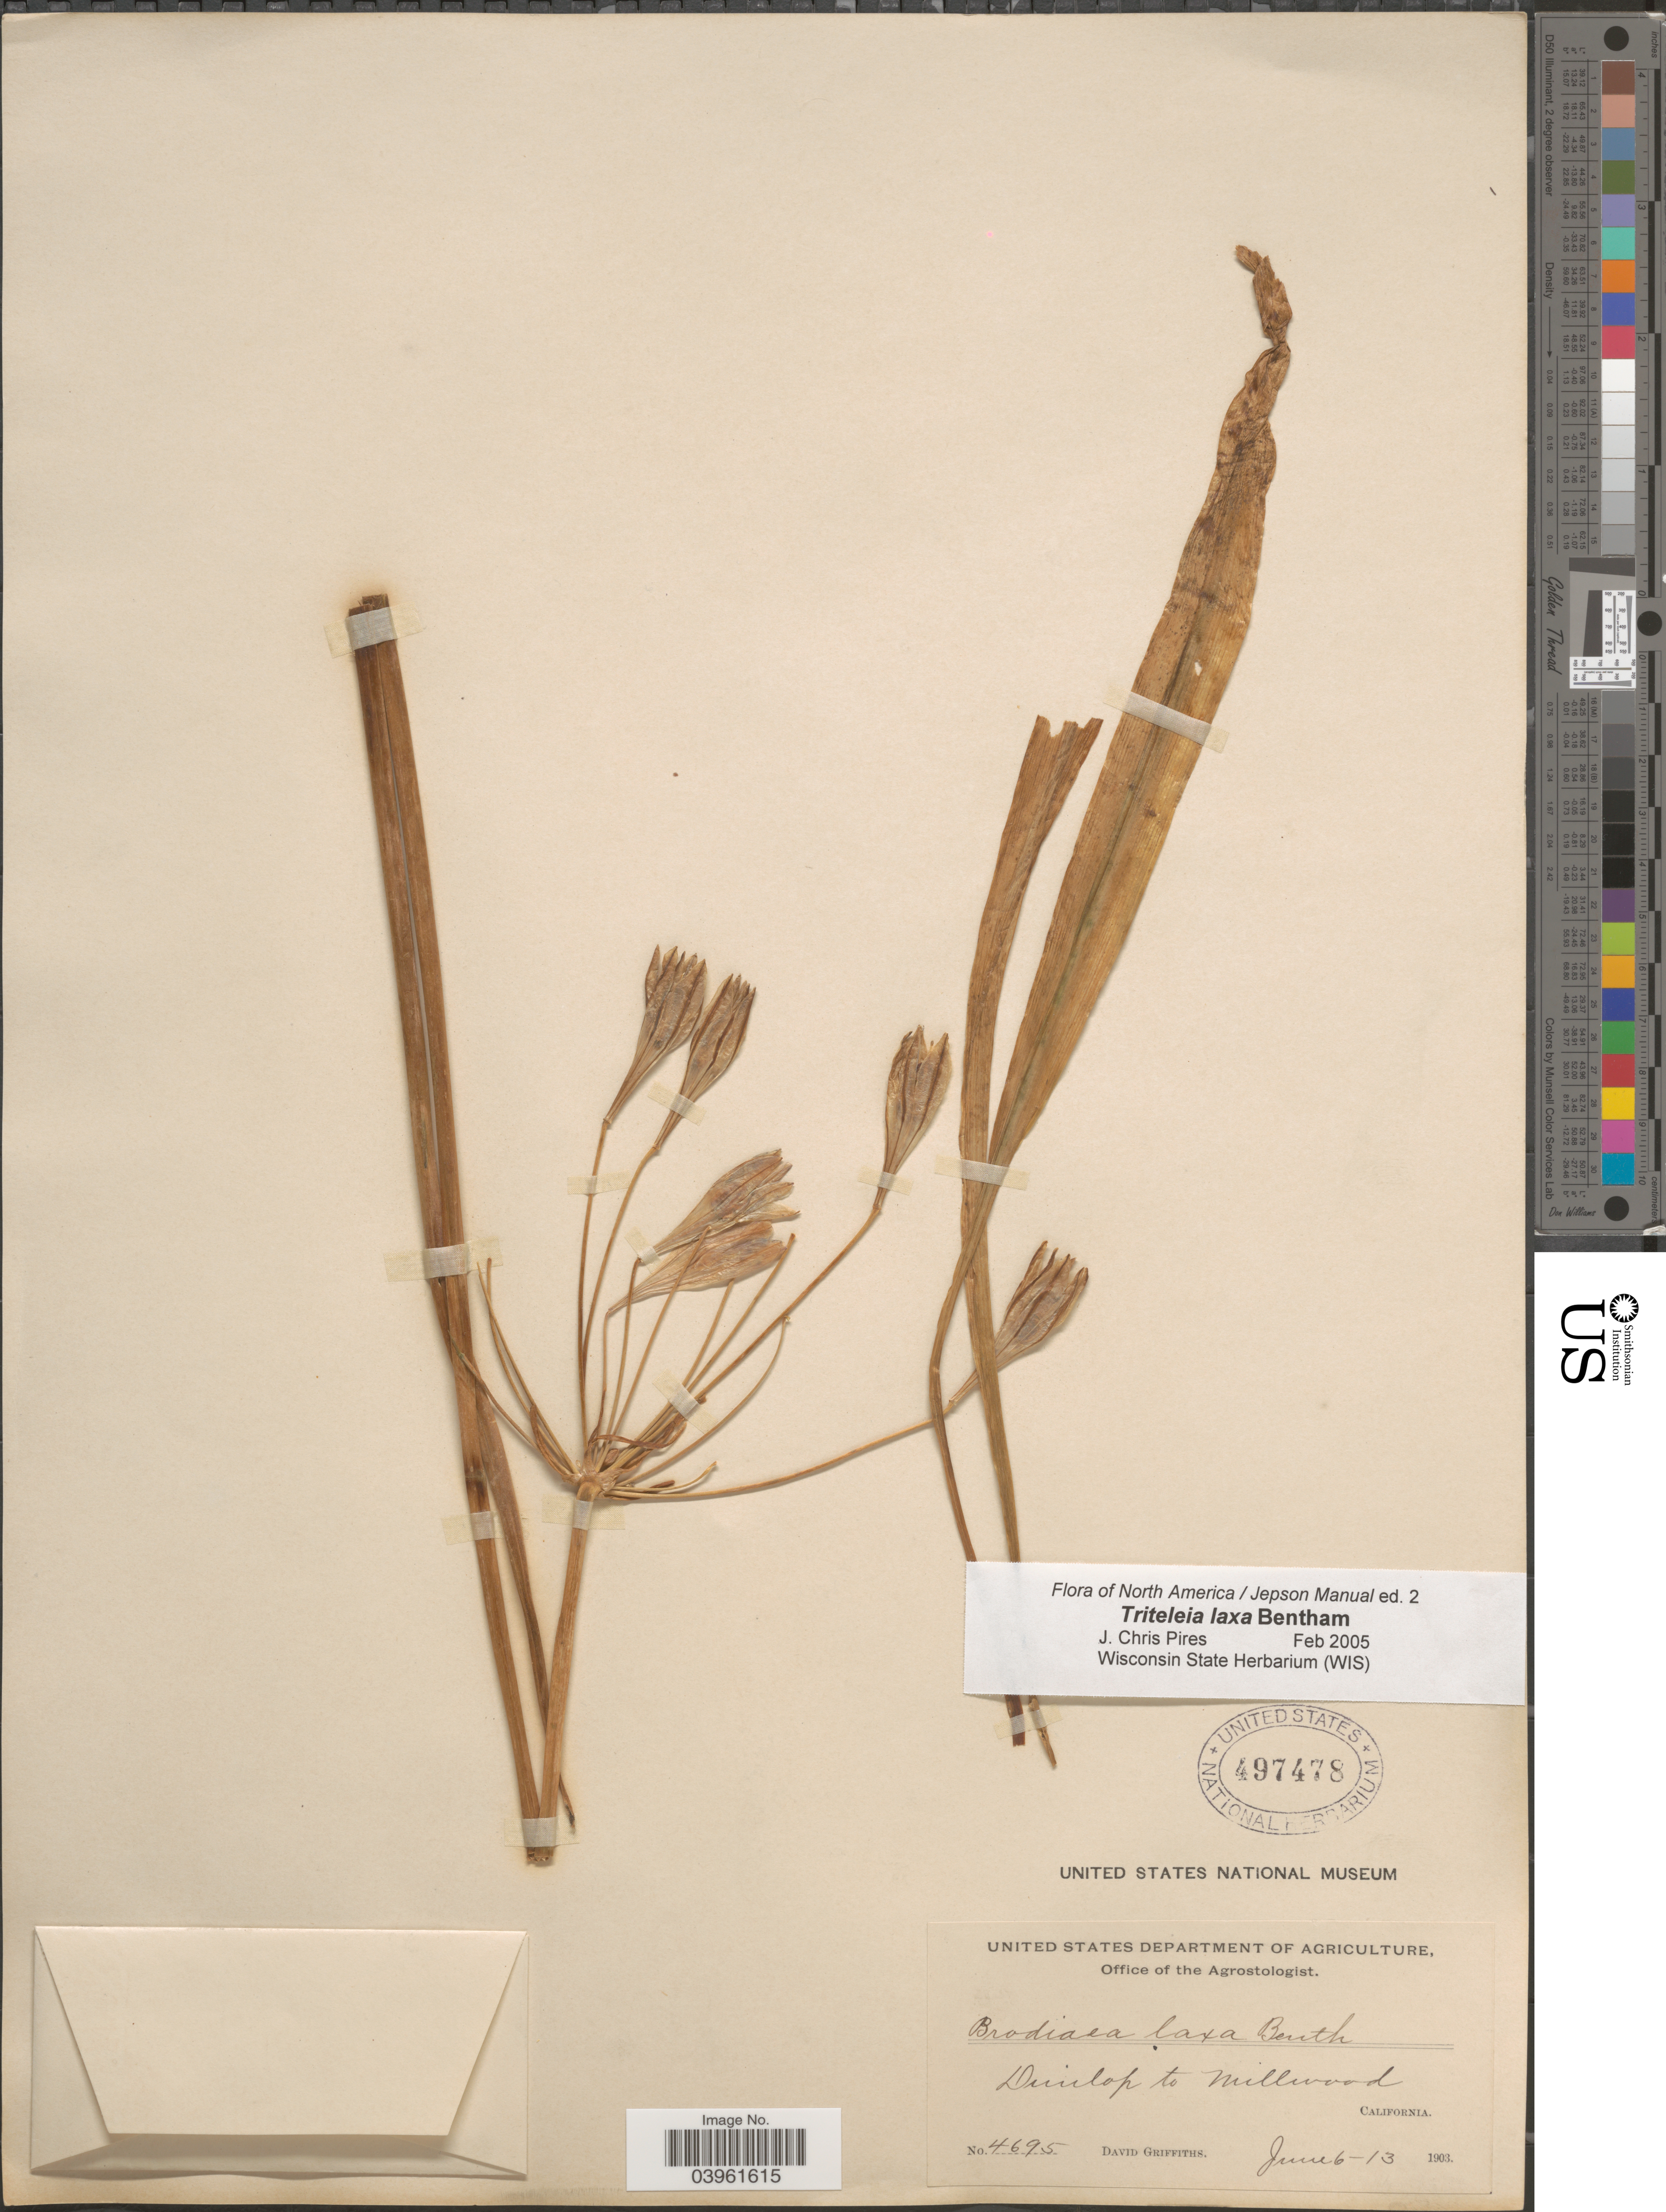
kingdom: Plantae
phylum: Tracheophyta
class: Liliopsida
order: Asparagales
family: Asparagaceae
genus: Triteleia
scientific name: Triteleia laxa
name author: Benth.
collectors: D. Griffiths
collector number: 4695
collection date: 1903-06-06/1903-06-13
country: United States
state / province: California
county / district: Fresno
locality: Dunlap to Millwood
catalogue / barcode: US 497478